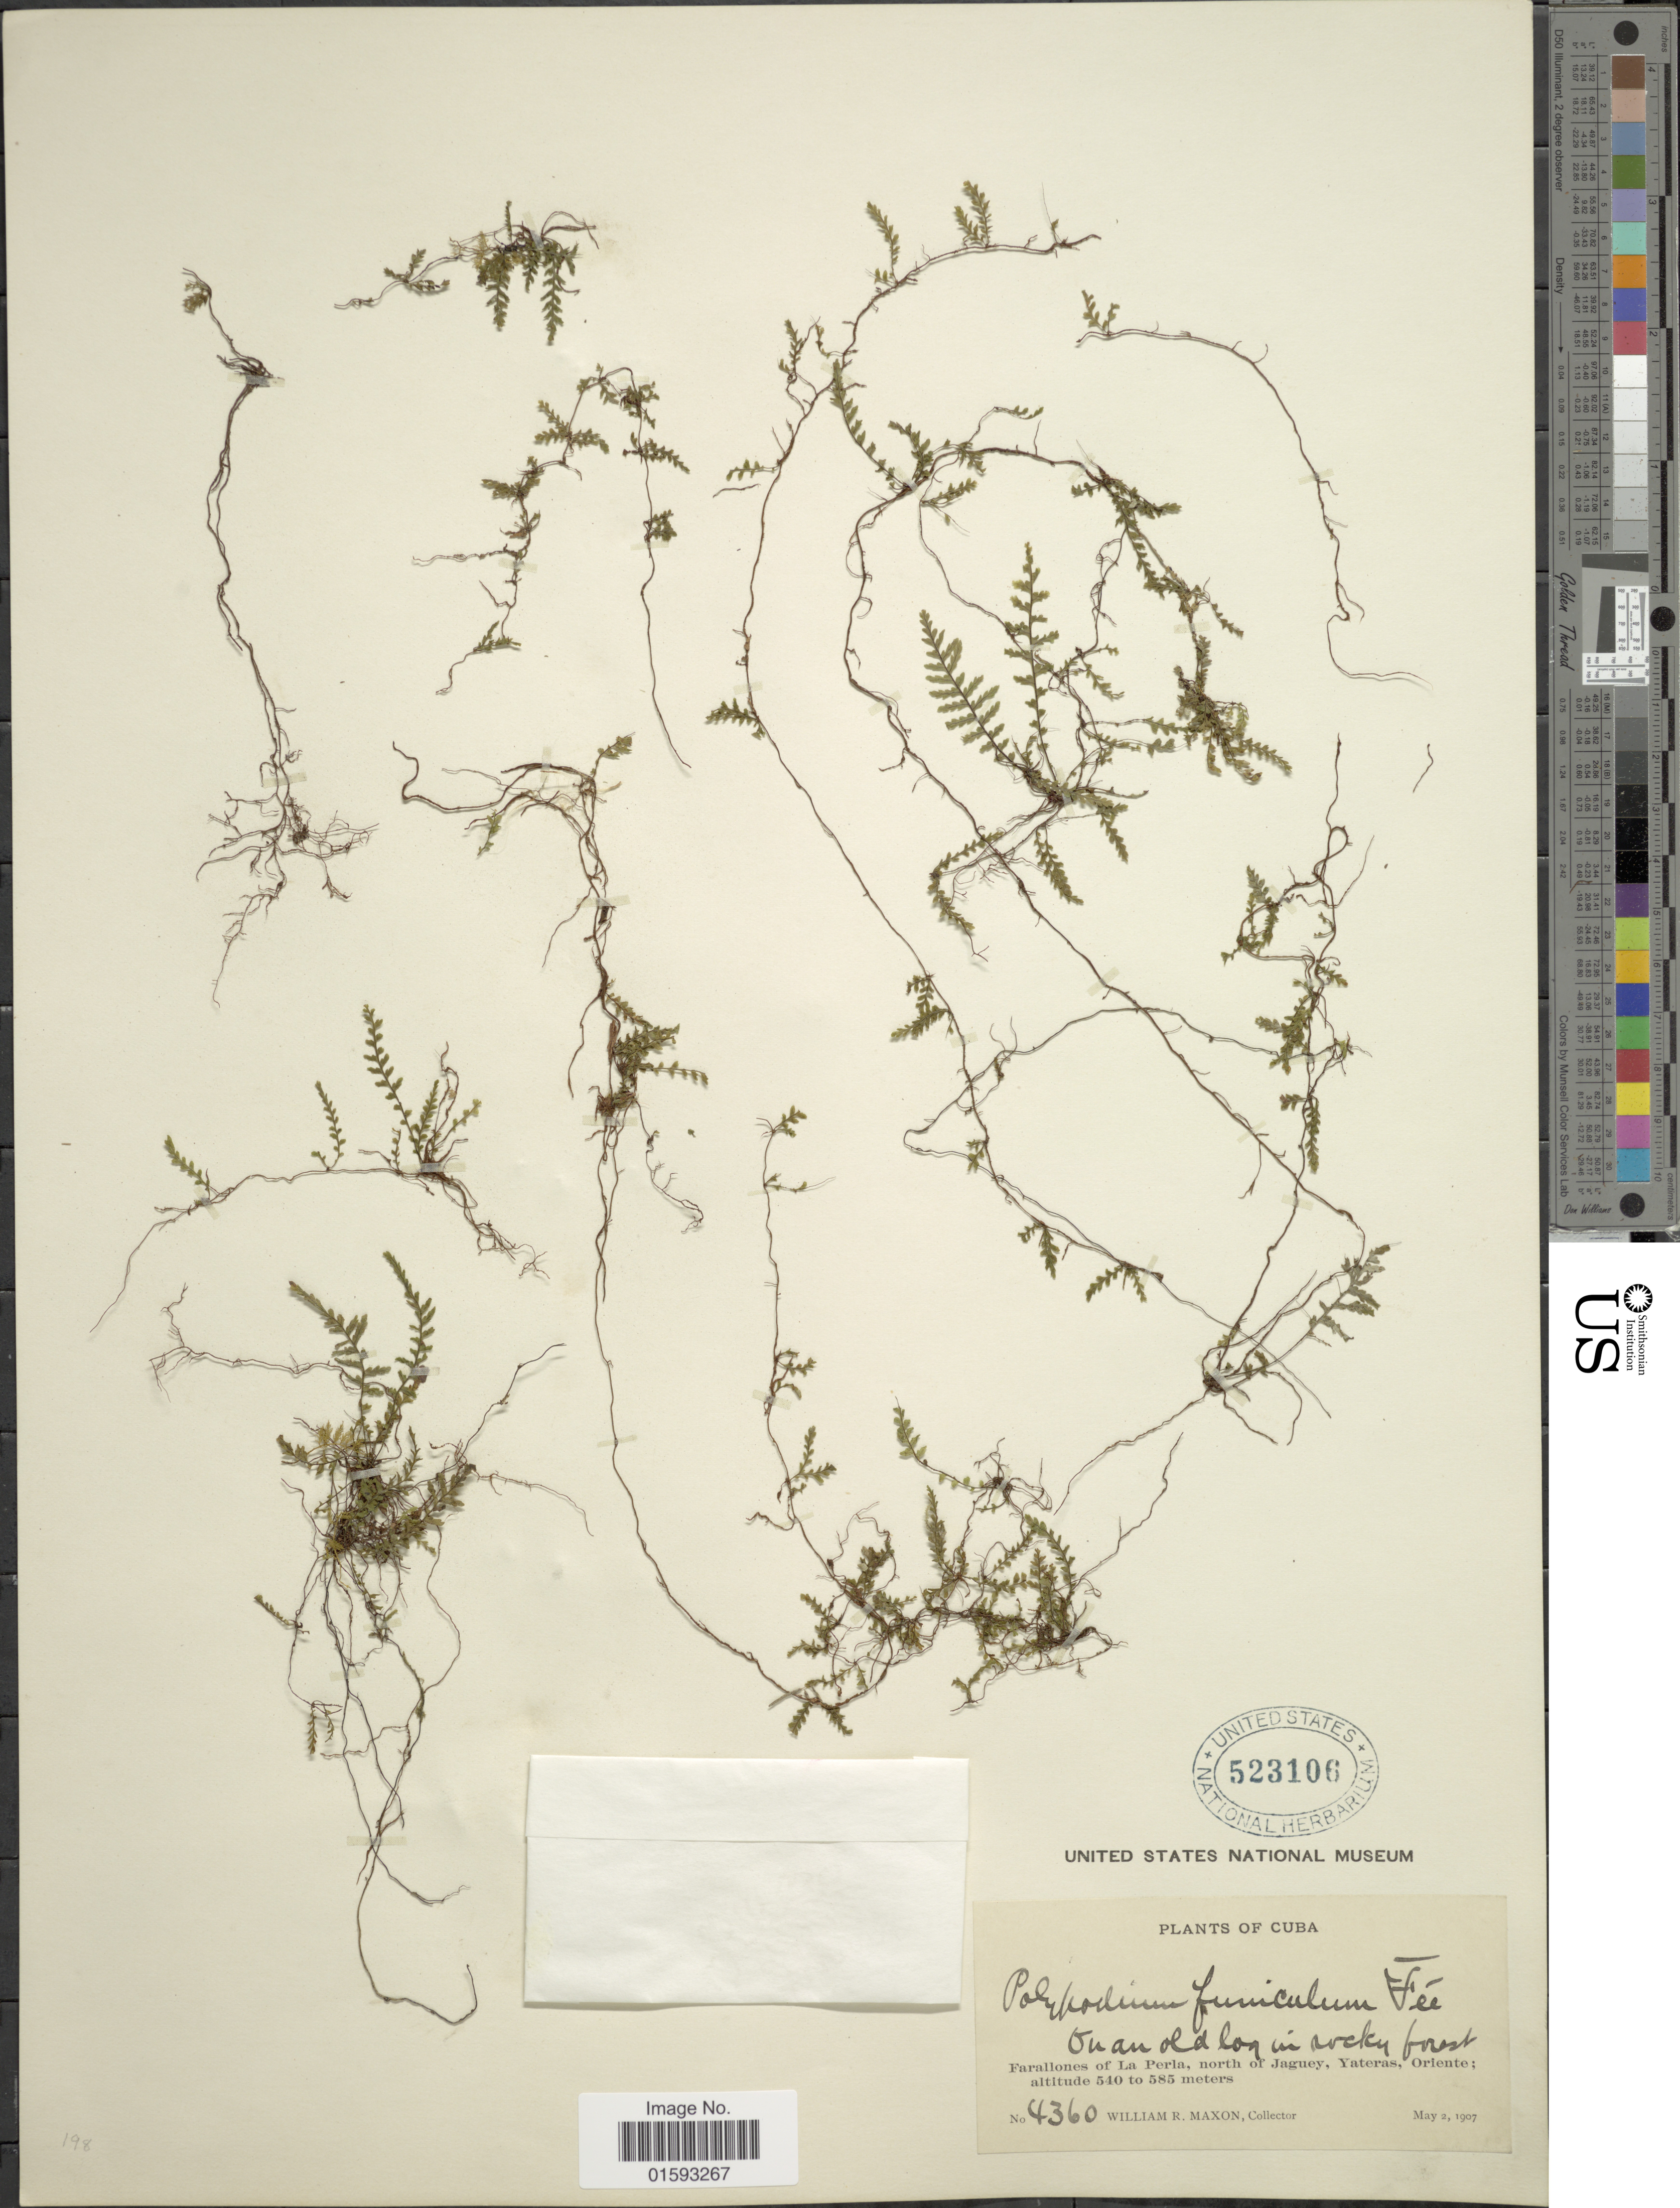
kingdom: Plantae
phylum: Tracheophyta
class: Polypodiopsida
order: Polypodiales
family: Polypodiaceae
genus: Pecluma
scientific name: Pecluma funicula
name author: (Fée) M.G. Price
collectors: W. R. Maxon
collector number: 4360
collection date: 1907-05-02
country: Cuba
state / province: Oriente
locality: Farallones of La Perla, north of Jaguey, Yateras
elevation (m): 540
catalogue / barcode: US 523106